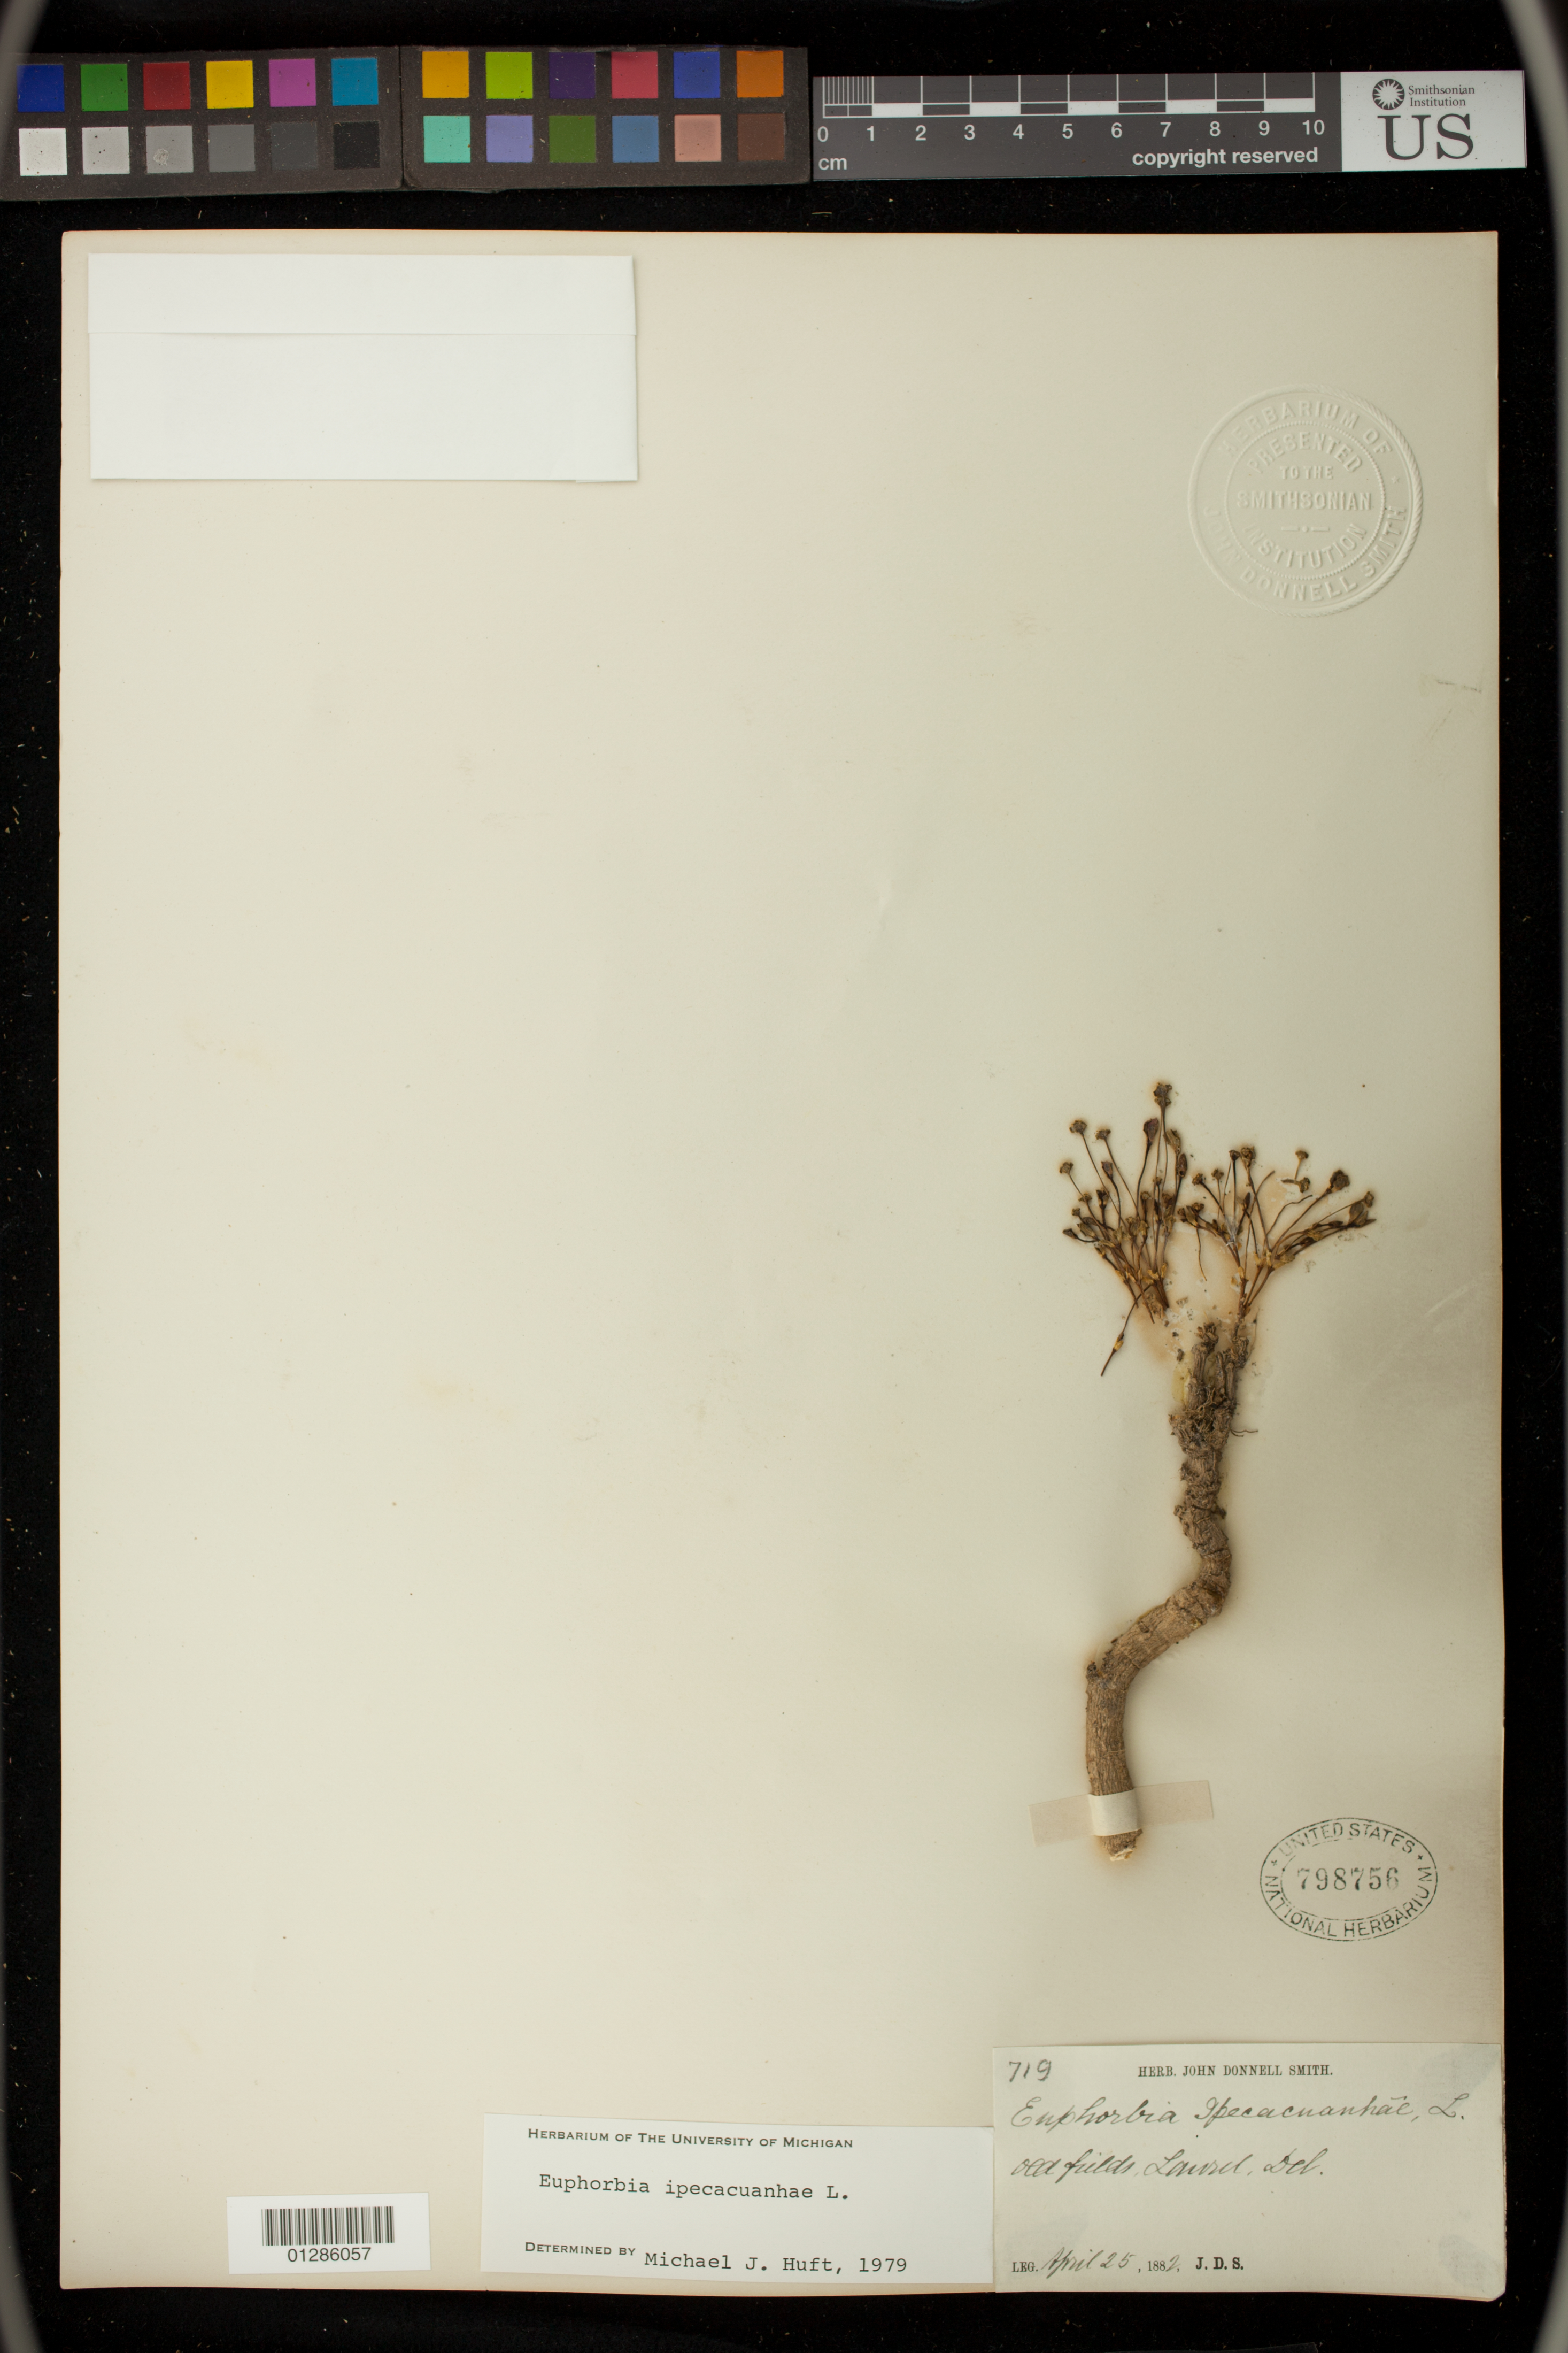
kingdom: Plantae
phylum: Tracheophyta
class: Magnoliopsida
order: Malpighiales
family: Euphorbiaceae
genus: Euphorbia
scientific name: Euphorbia ipecacuanhae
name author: L.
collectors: J. Donnell Smith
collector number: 719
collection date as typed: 25 Apr 1882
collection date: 1882-04-25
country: United States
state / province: Delaware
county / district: Sussex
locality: Laurel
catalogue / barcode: US 798756